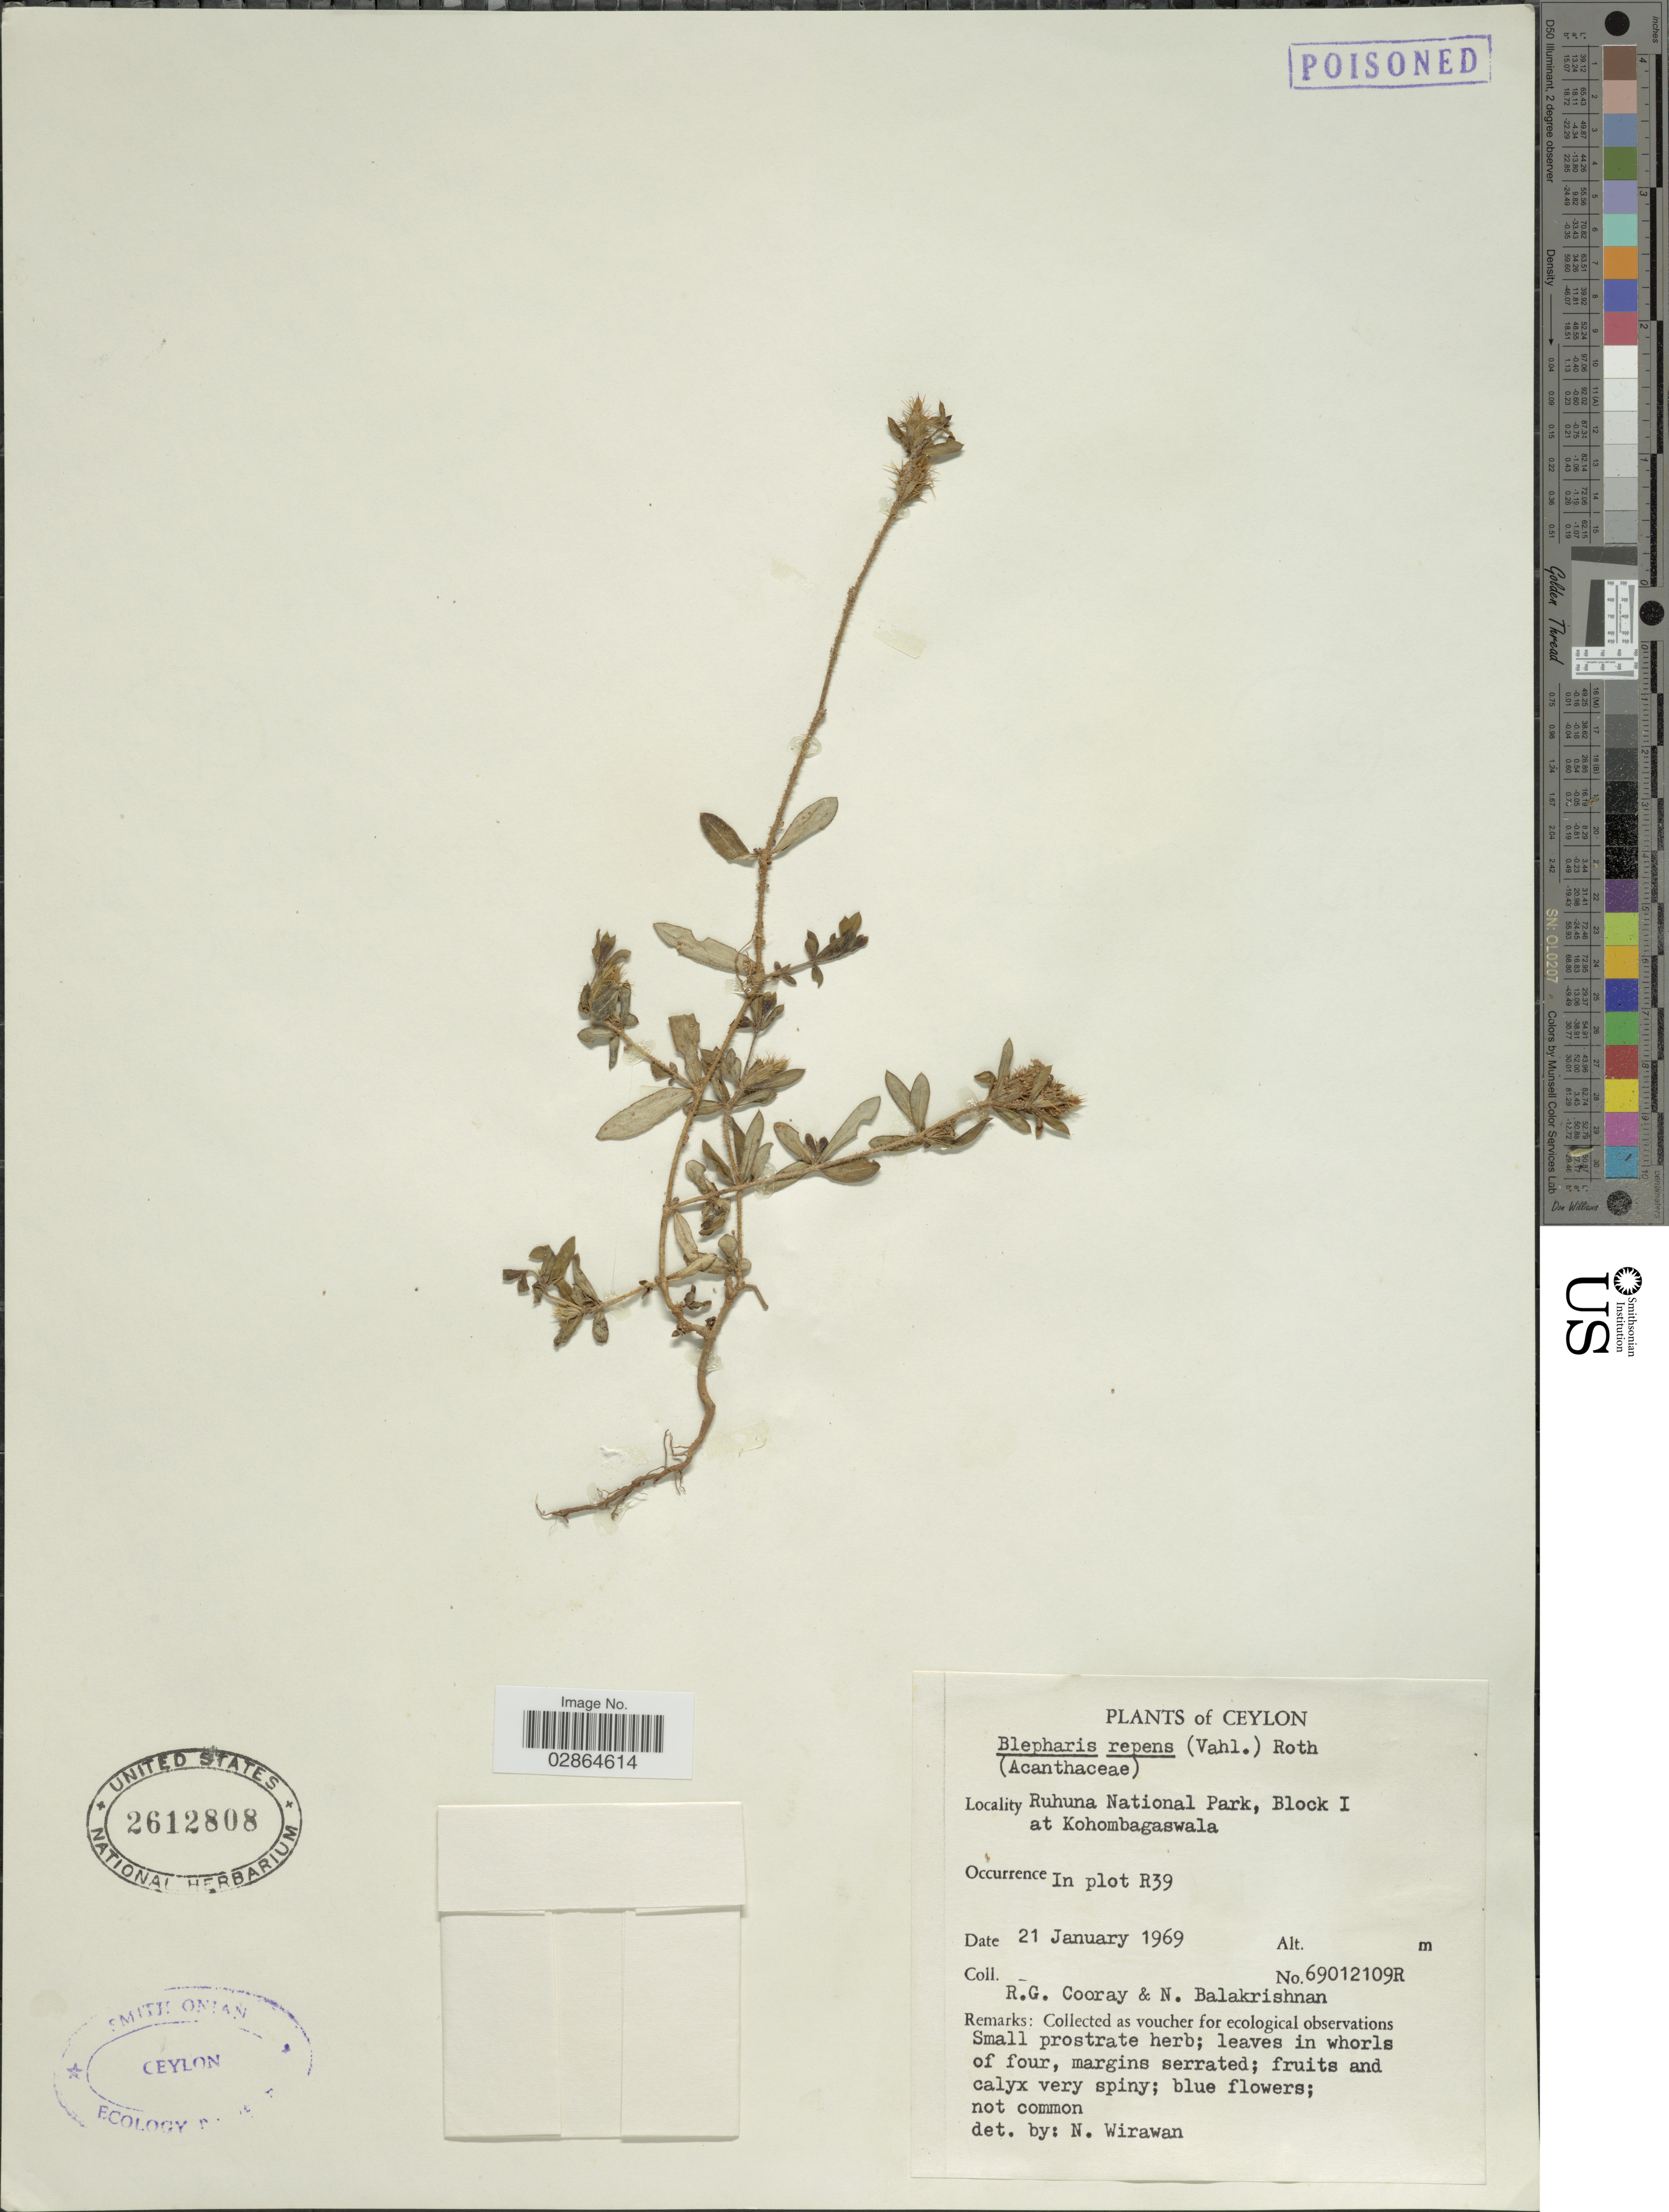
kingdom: Plantae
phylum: Tracheophyta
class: Magnoliopsida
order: Lamiales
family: Acanthaceae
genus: Blepharis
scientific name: Blepharis integrifolia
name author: (L. f.) E. Mey. & Drège ex Schinz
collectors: R. Cooray & N. Balakrishnan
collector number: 69012109R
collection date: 1969-01-21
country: Sri Lanka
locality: Ceylon, Ruhuna National Park, Block 1 at Kohombagaswala. In plot R39.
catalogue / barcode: US 2612808